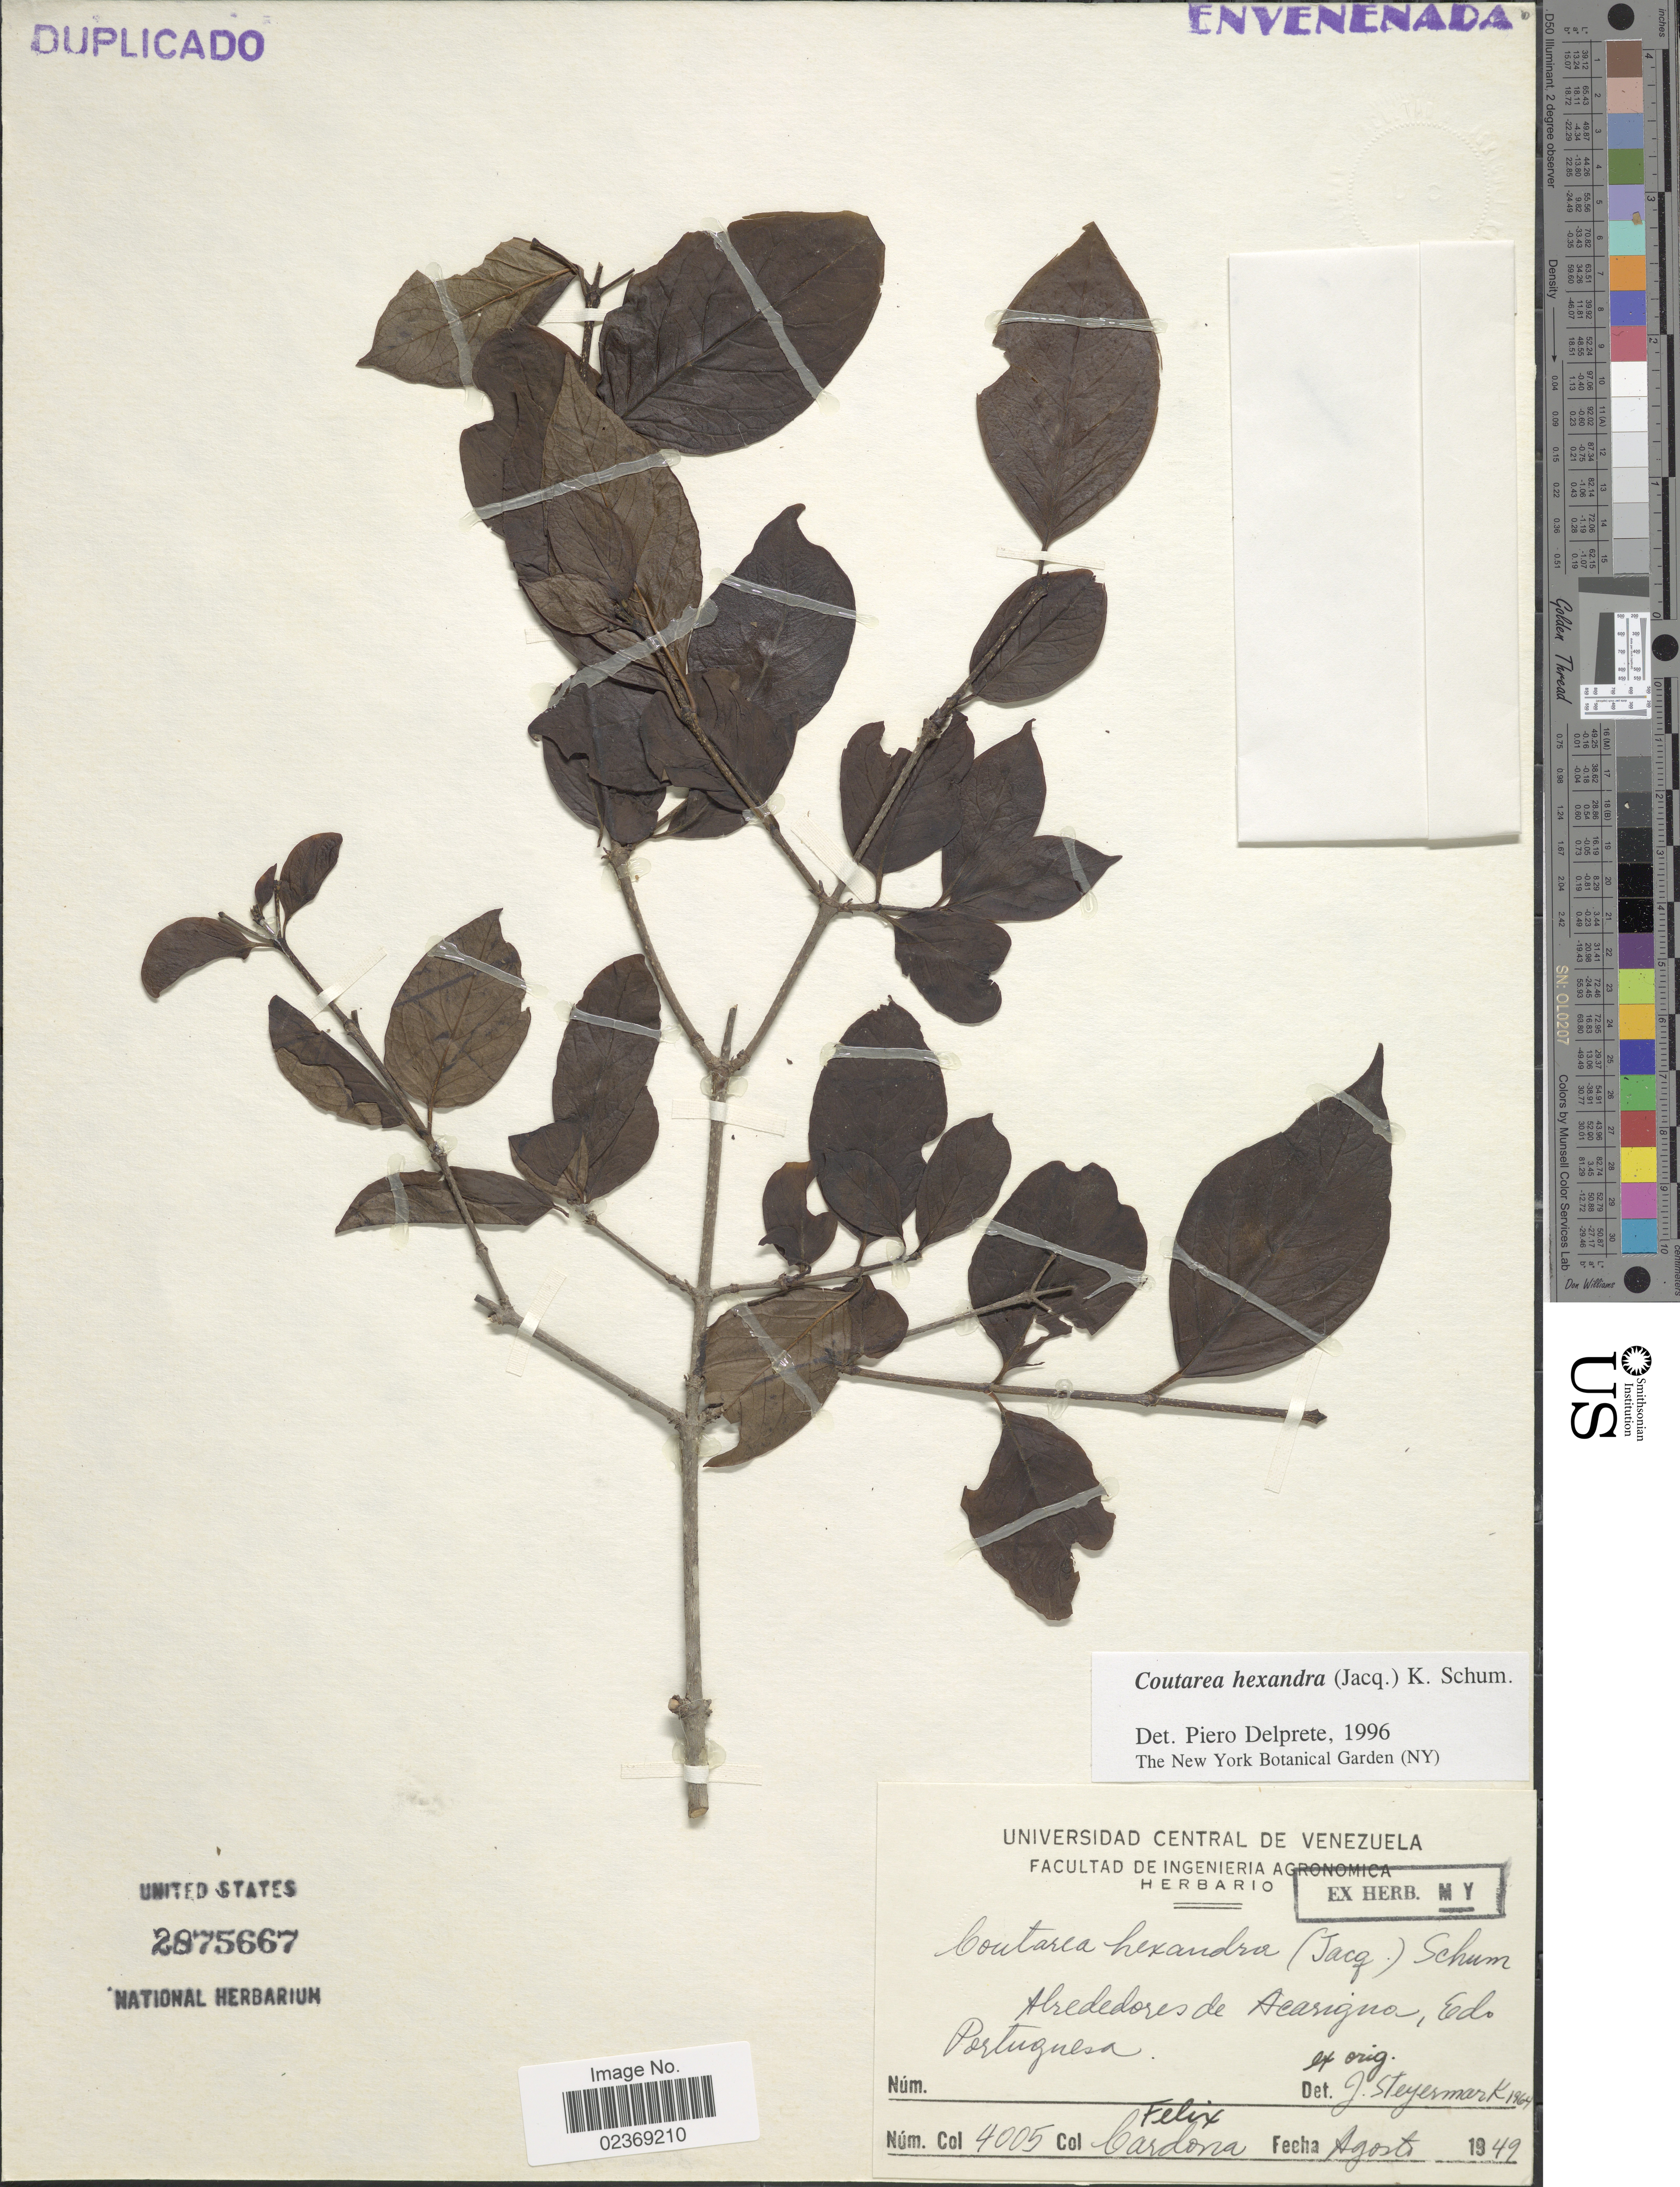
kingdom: Plantae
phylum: Tracheophyta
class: Magnoliopsida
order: Gentianales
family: Rubiaceae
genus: Coutarea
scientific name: Coutarea hexandra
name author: (Jacq.) K. Schum.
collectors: F. Cardona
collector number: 4005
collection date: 1949-08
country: Venezuela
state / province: Portuguesa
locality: Alrededores de Acarigua, Edo. Portuguesa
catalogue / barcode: US 2875667